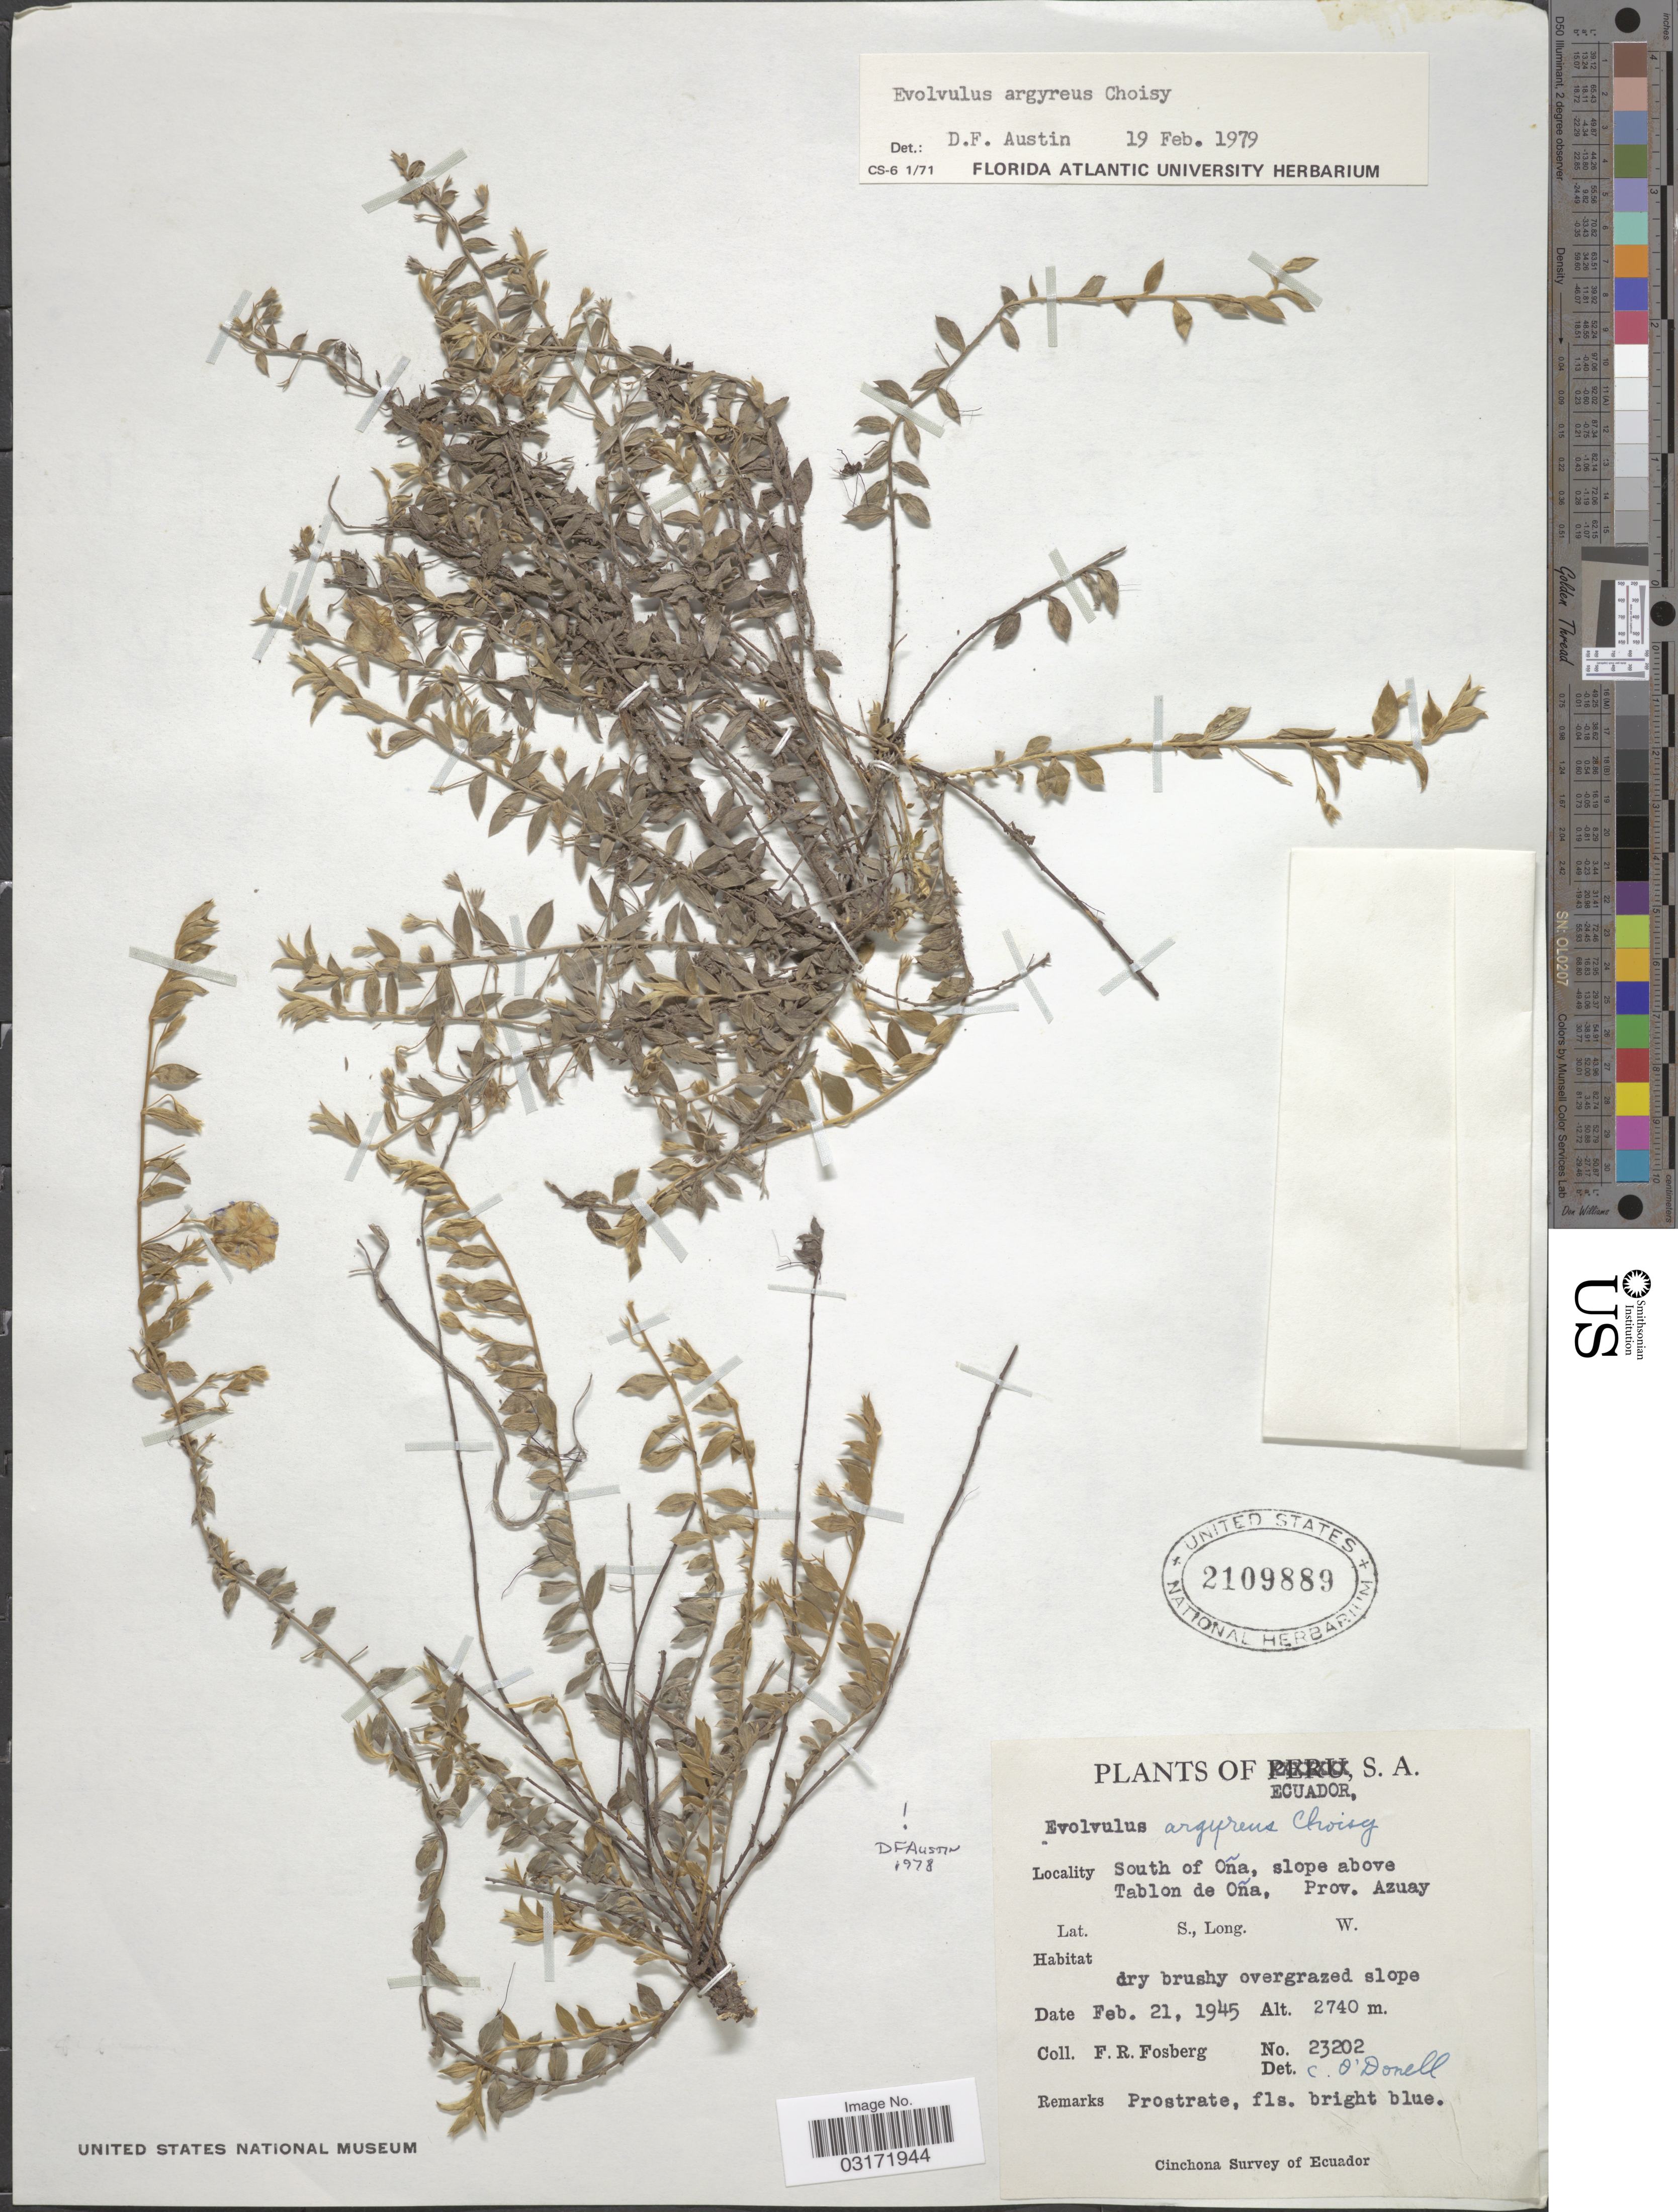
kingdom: Plantae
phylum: Tracheophyta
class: Magnoliopsida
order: Solanales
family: Convolvulaceae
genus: Evolvulus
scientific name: Evolvulus argyreus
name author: Choisy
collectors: F. R. Fosberg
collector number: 23202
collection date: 1945-02-21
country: Ecuador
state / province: Azuay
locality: South of Oña, slope above Tablon de Oña, Prov. Azuay.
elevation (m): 2740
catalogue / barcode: US 2109889